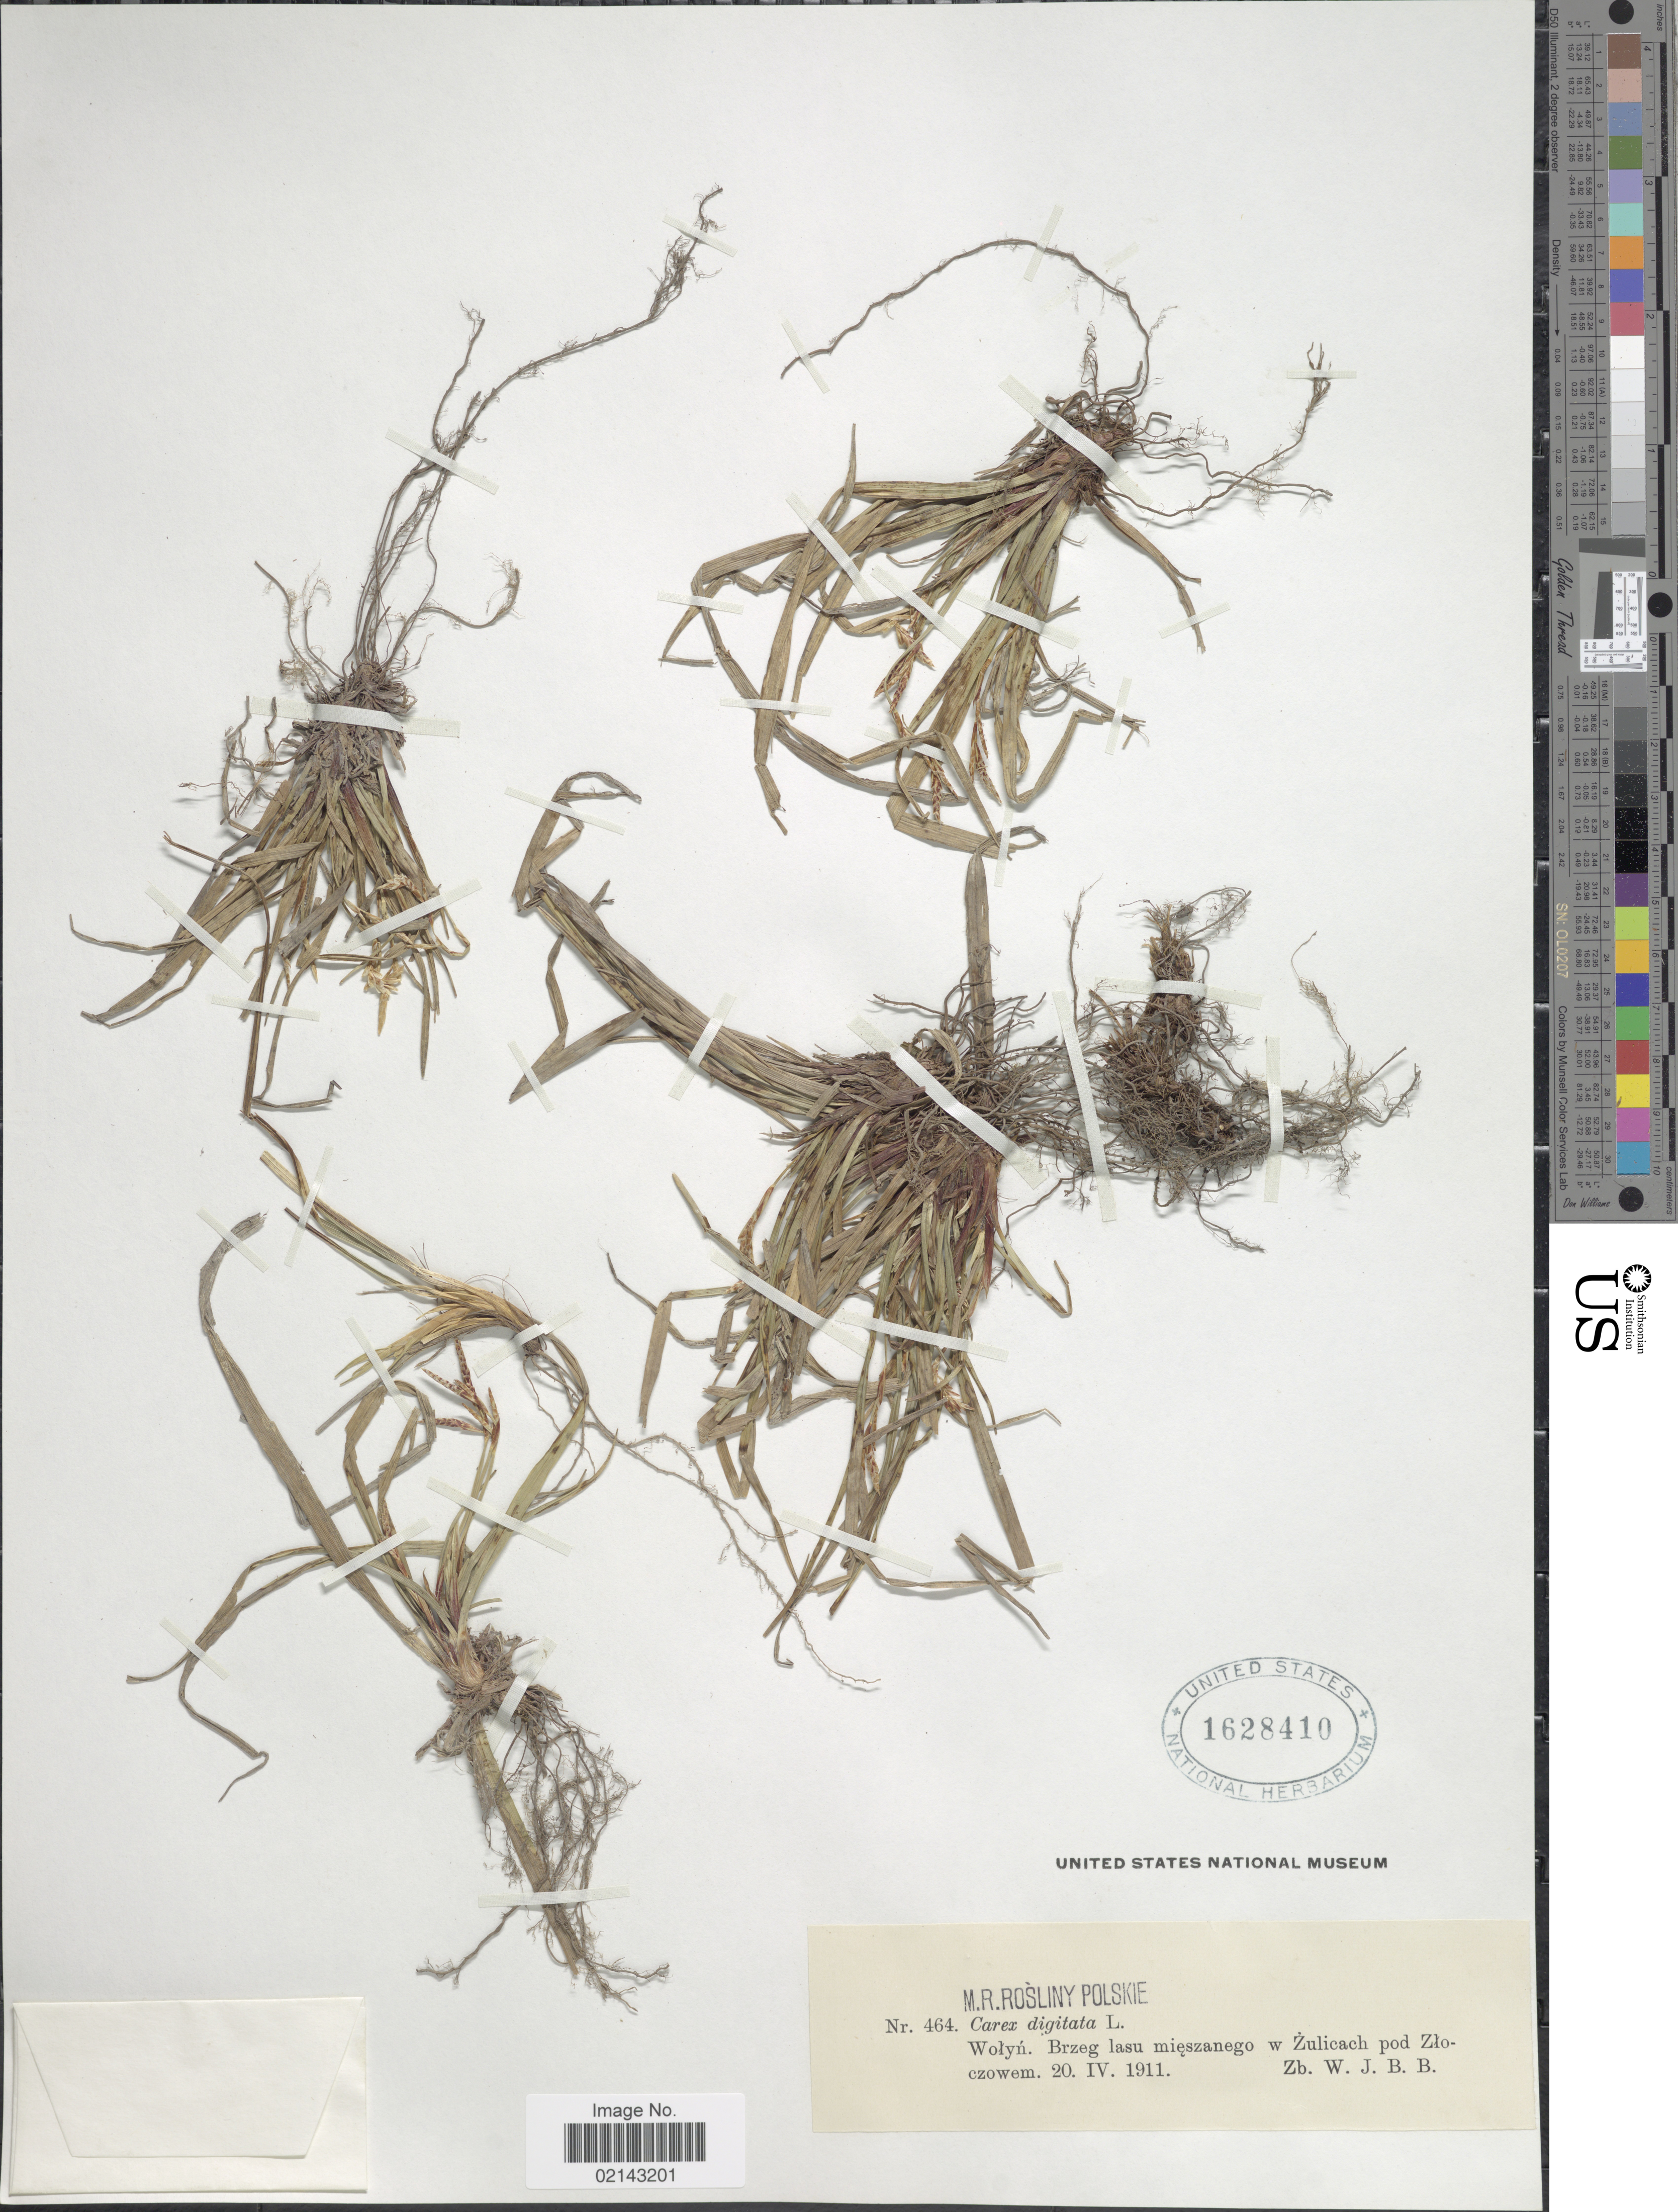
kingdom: Plantae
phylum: Tracheophyta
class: Liliopsida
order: Poales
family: Cyperaceae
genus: Carex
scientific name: Carex digitata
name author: L.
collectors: W. J. B. B.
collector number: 464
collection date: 1911-04-20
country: Ukraine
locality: Wolyn. Brzeg lasu mieszanego w Zulicach pod Zloczowem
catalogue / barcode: US 1628410